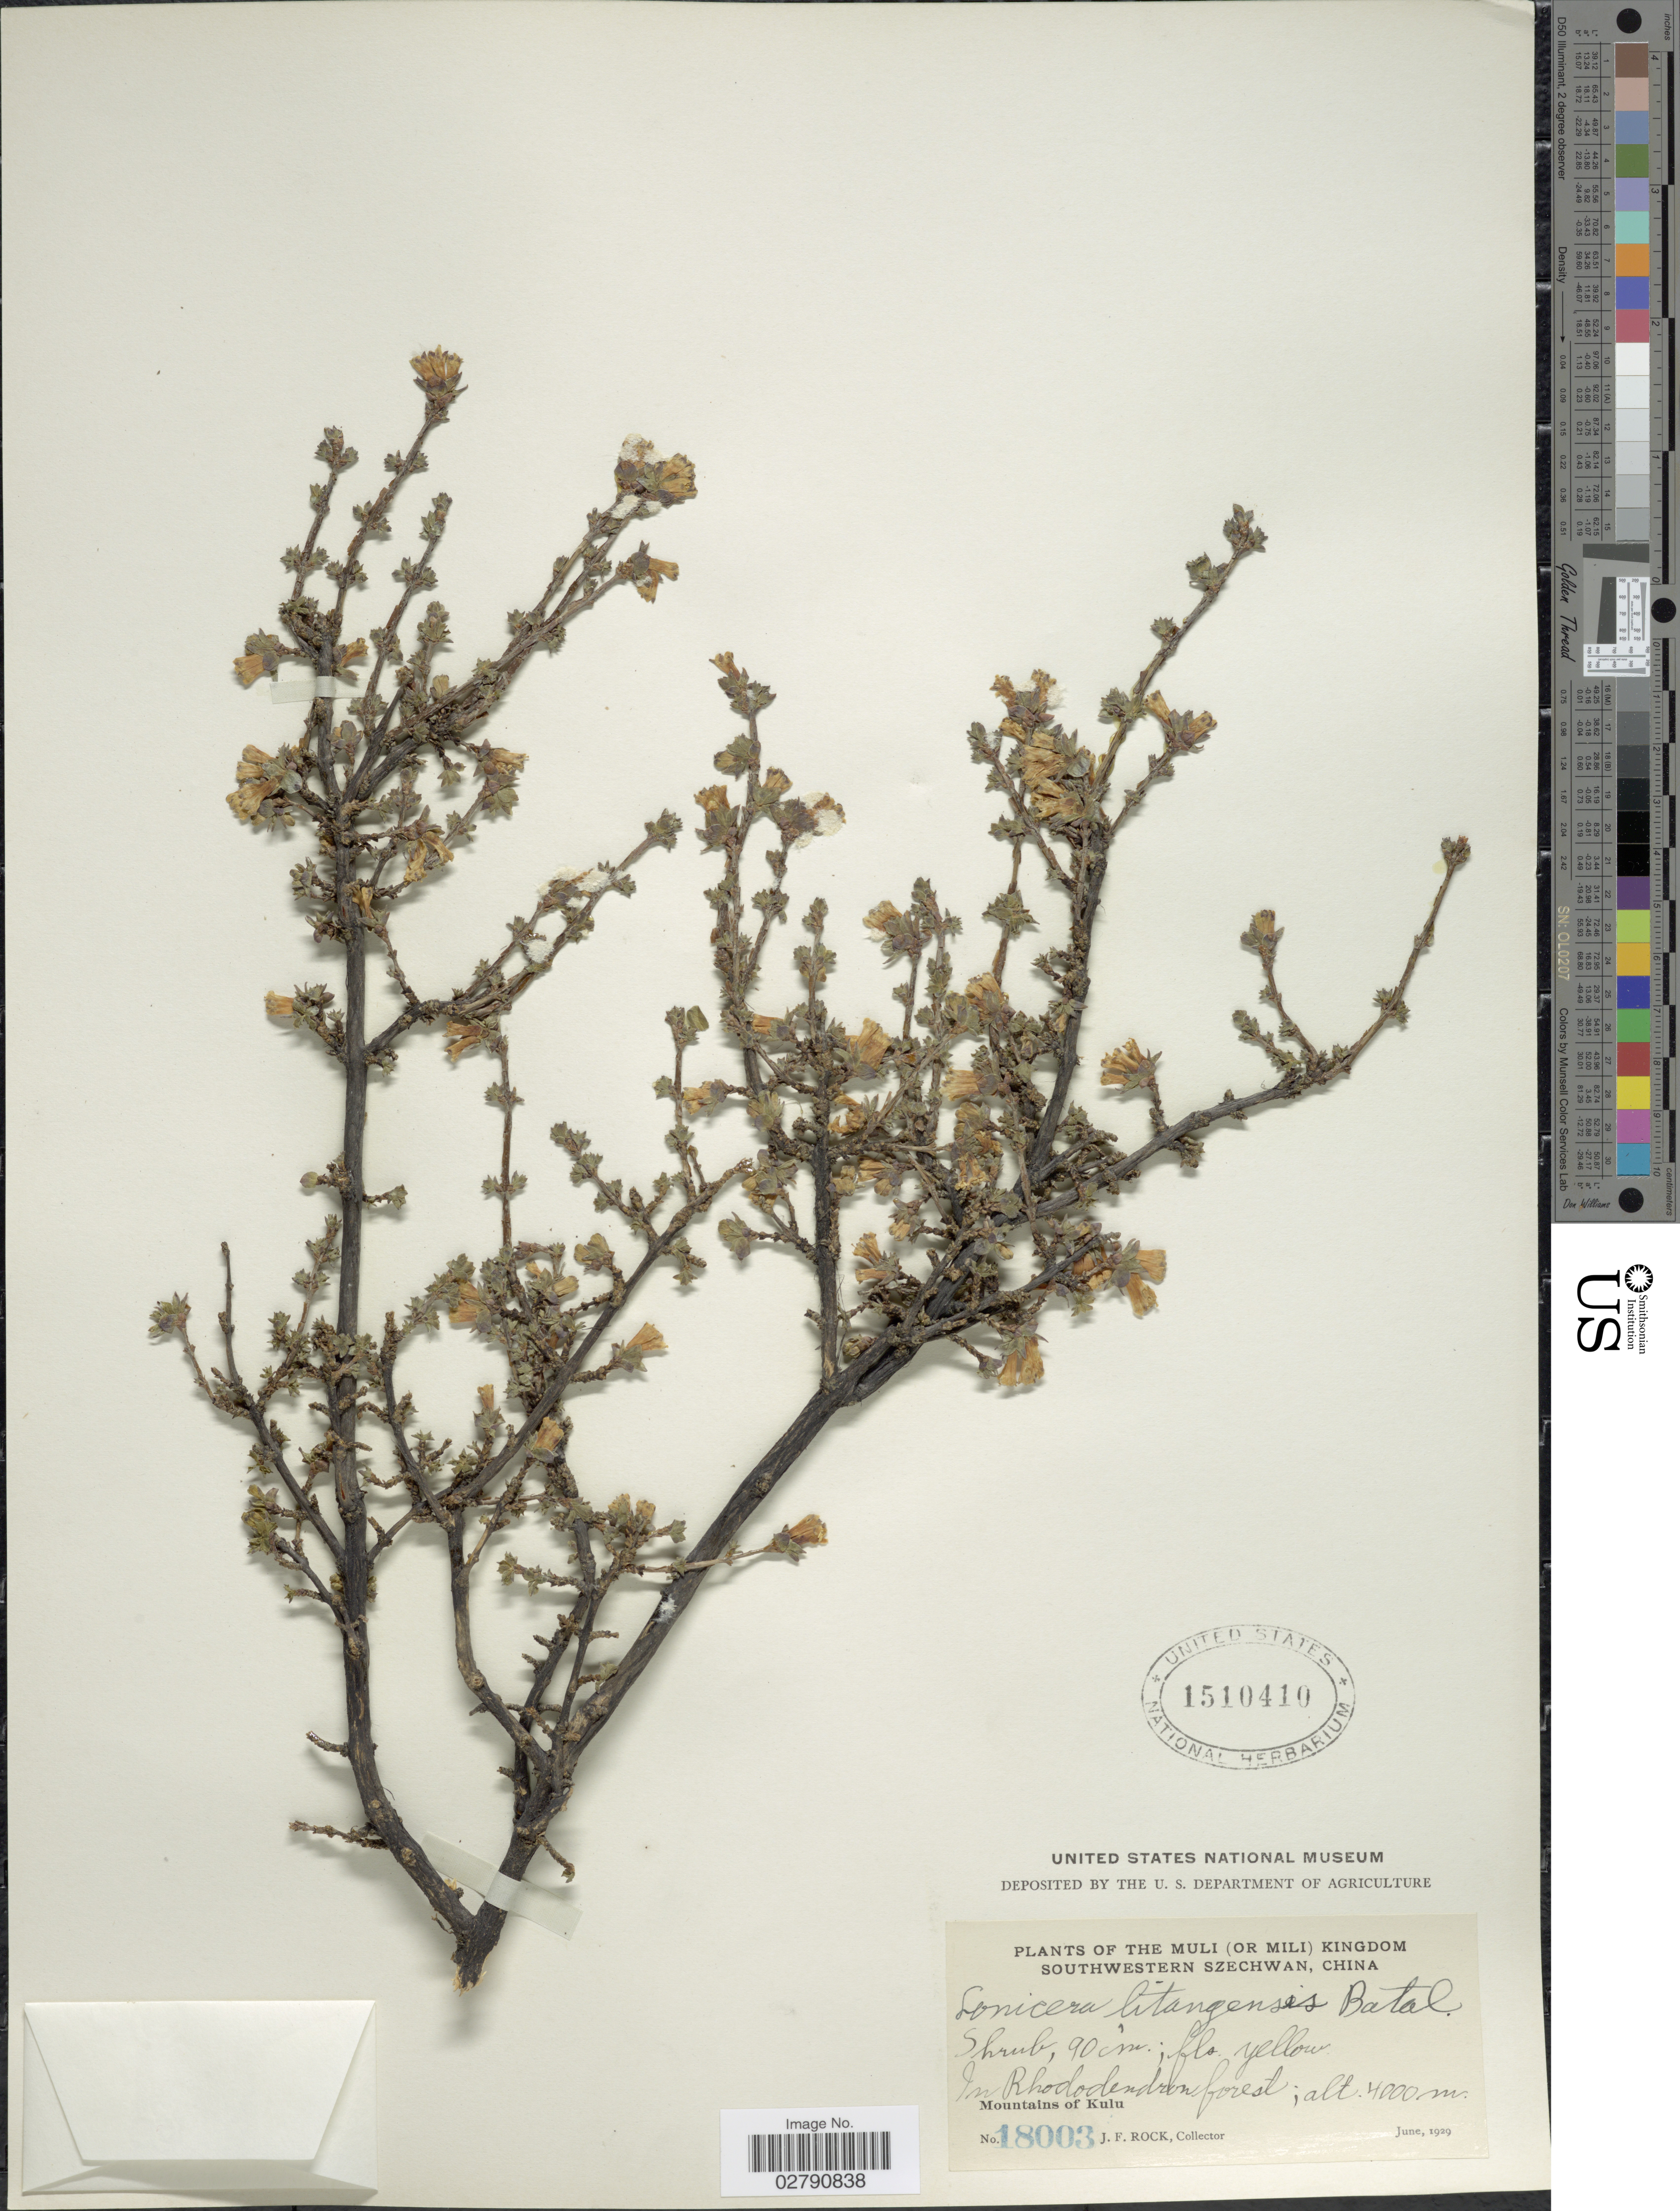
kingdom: Plantae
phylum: Tracheophyta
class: Magnoliopsida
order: Dipsacales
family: Caprifoliaceae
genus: Lonicera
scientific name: Lonicera litangensis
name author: Batalin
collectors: J. Rock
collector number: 18003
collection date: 1929-06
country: China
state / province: Sichuan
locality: The Muli (or Mili) Kingdom, Southwestern Szechwan. Mountains of Kulu.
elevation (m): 4000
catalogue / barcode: US 1510410